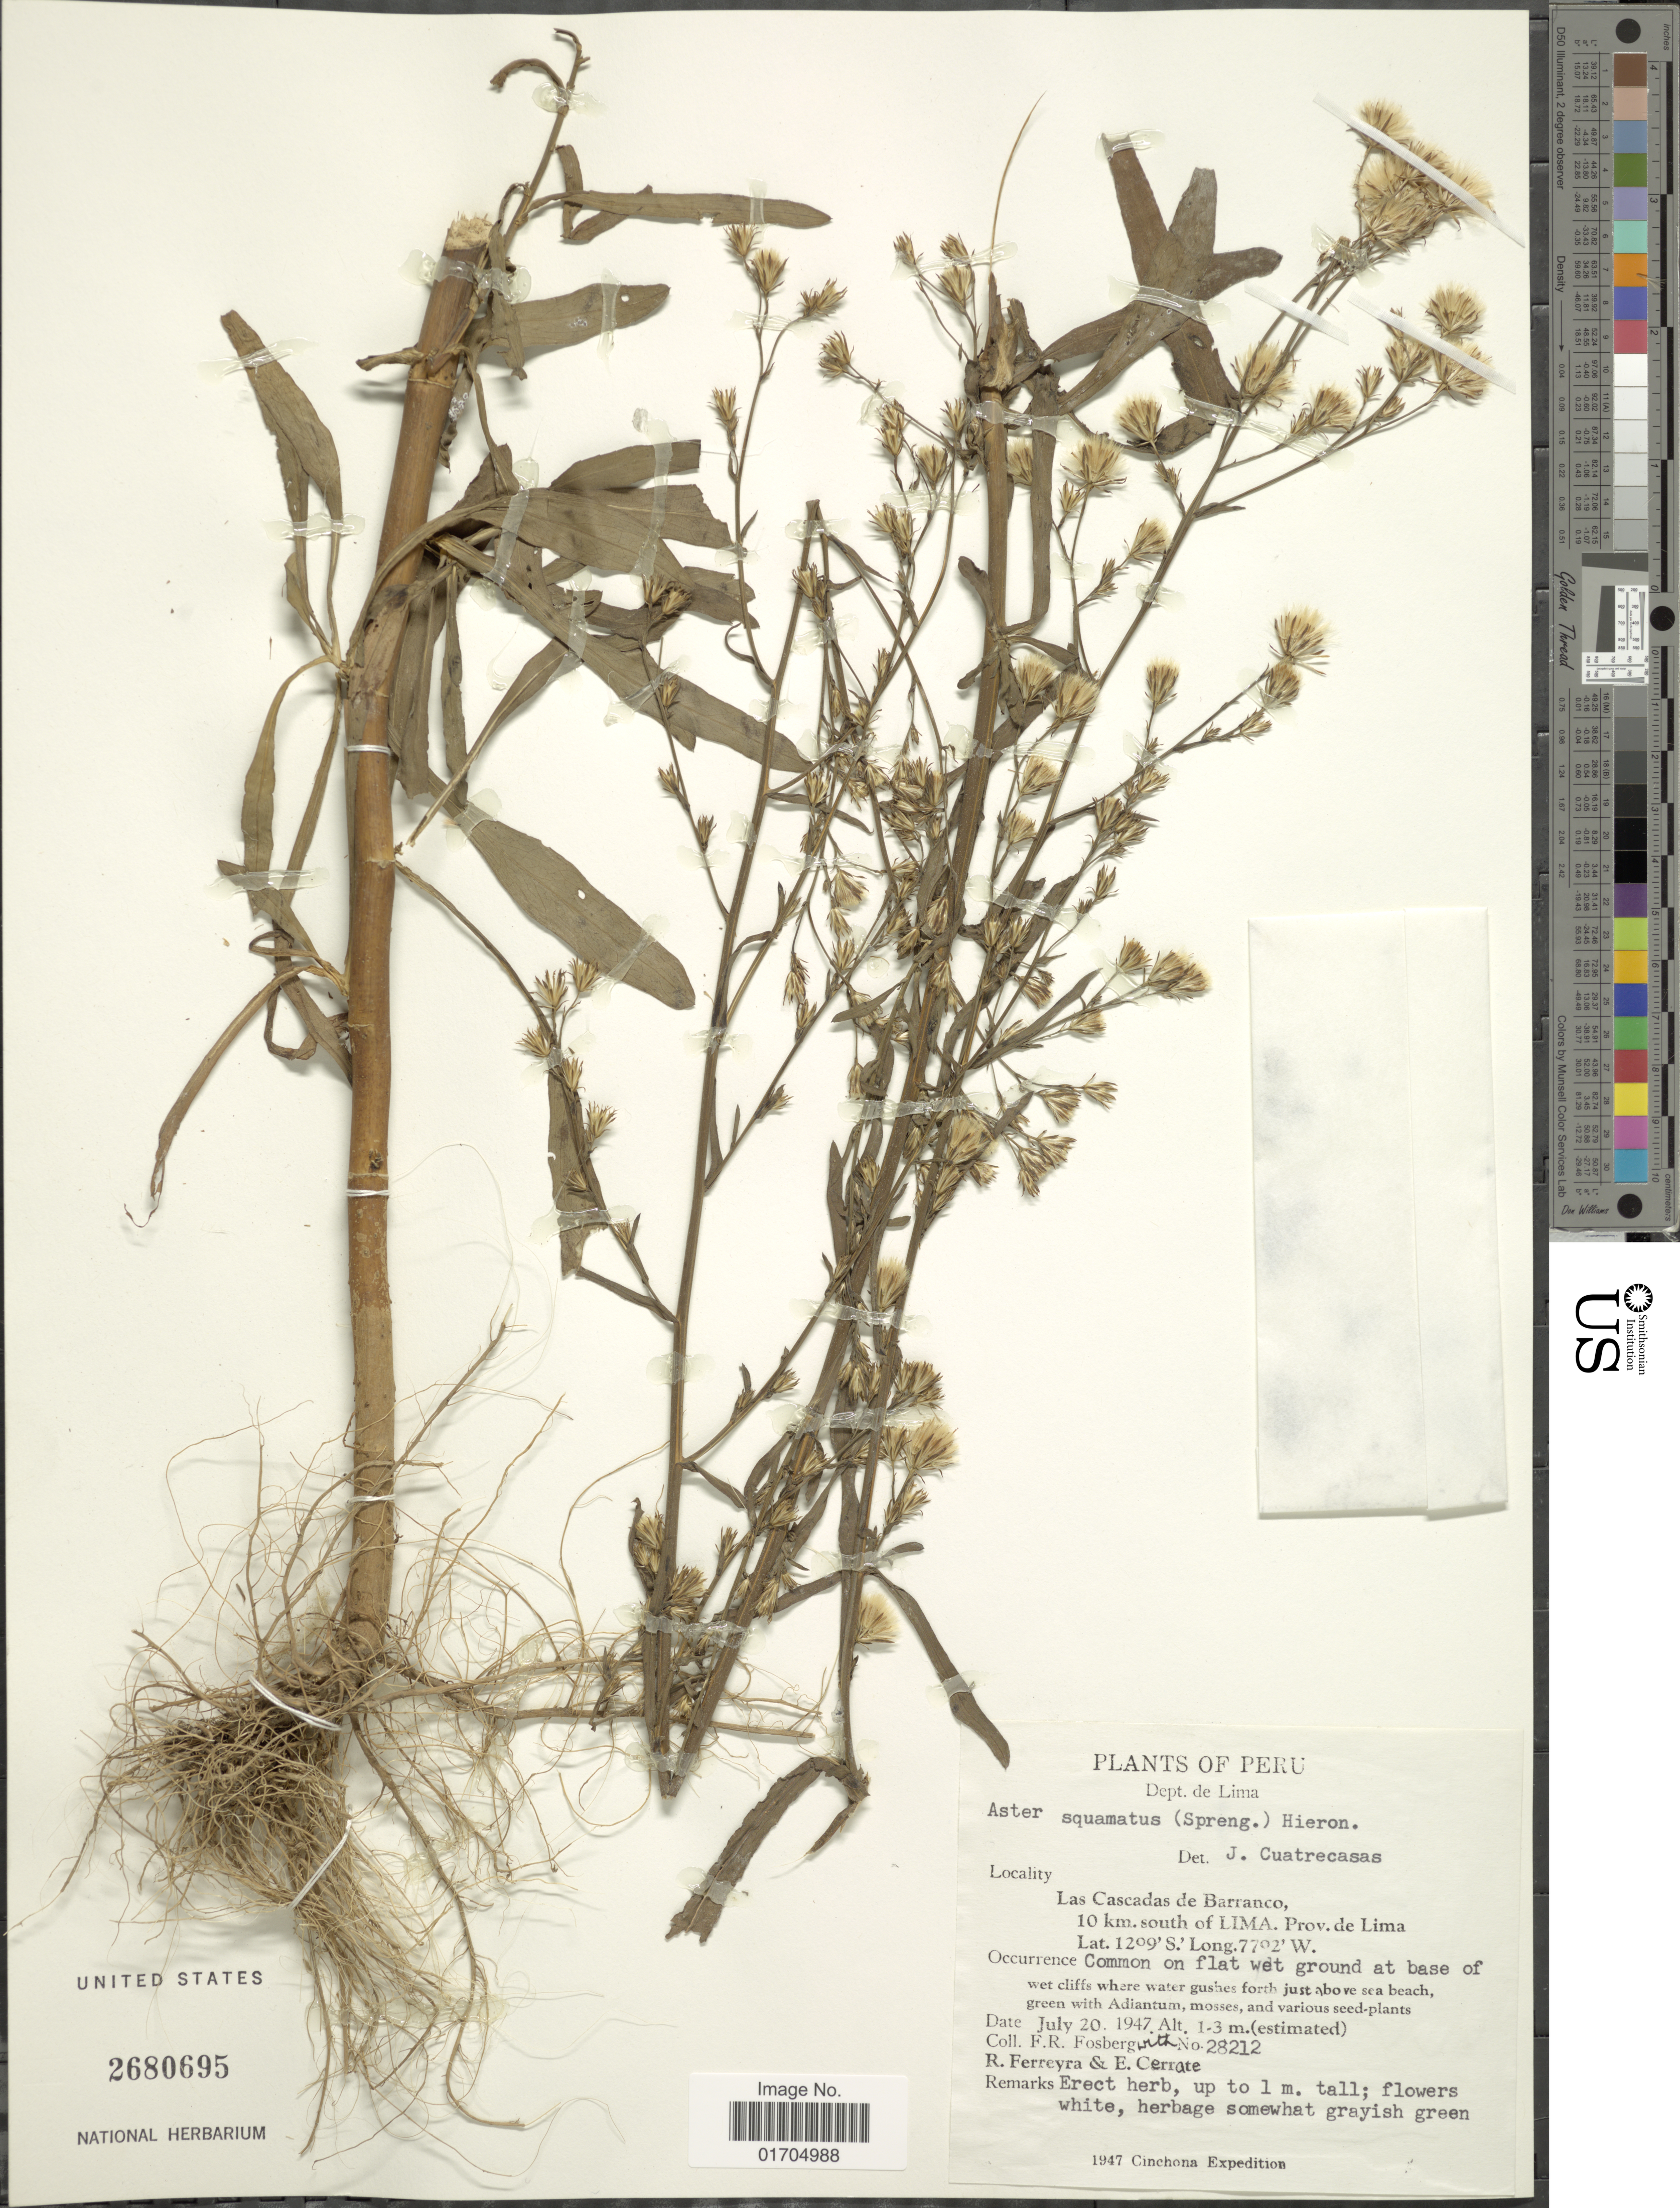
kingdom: Plantae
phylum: Tracheophyta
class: Magnoliopsida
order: Asterales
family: Asteraceae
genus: Symphyotrichum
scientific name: Symphyotrichum squamatum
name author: (Spreng.) G.L. Nesom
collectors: F. R. Fosberg, R. A. Ferreyra & E. Cerrate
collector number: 28212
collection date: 1947-07-20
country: Peru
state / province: Lima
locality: Las Cascadas de Barranco, 10 km. south of Lima, Prov. de Lima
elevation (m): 1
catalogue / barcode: US 2680695